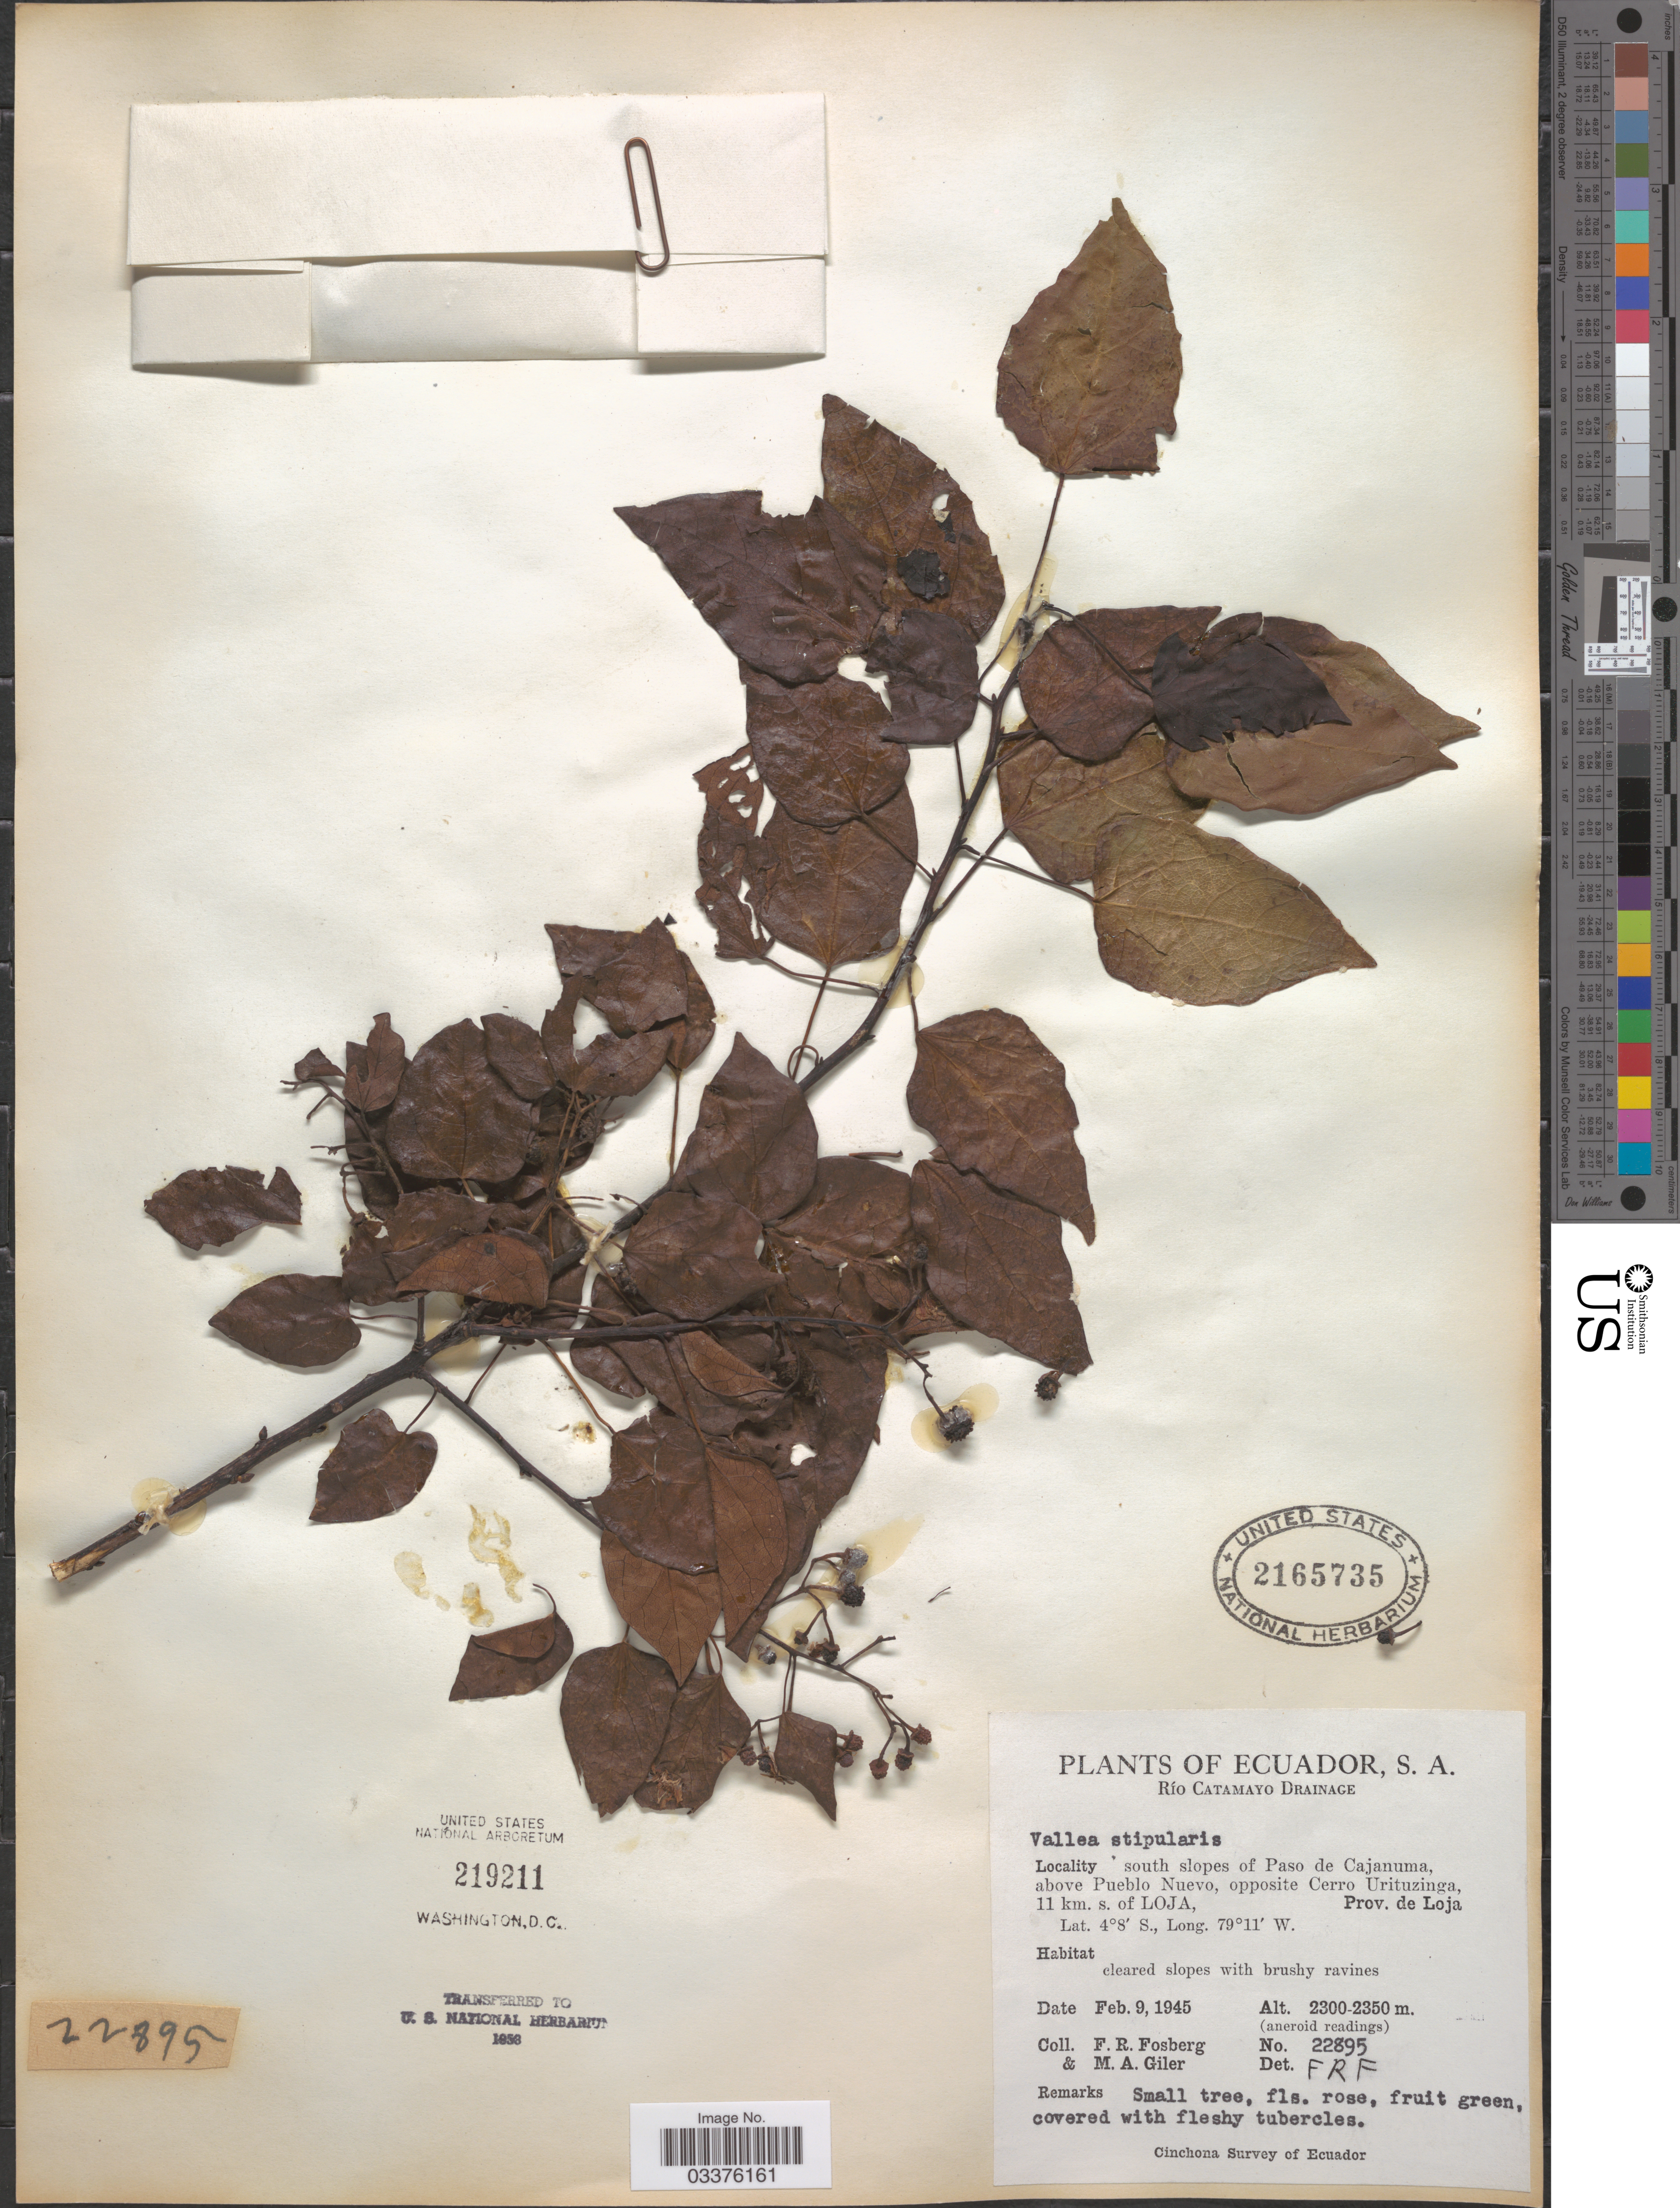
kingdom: Plantae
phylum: Tracheophyta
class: Magnoliopsida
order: Oxalidales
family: Elaeocarpaceae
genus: Vallea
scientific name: Vallea pubescens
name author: Kunth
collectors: F. R. Fosberg & M. Giler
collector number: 22895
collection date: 1945-02-09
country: Ecuador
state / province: Loja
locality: Río Catamayo Drainage, south slopes of Paso de Cajanuma, above Pueblo Nuevo, opposite Cerro Urituzinga, 11 km. s. of Loja.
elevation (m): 2300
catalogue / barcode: US 2165735